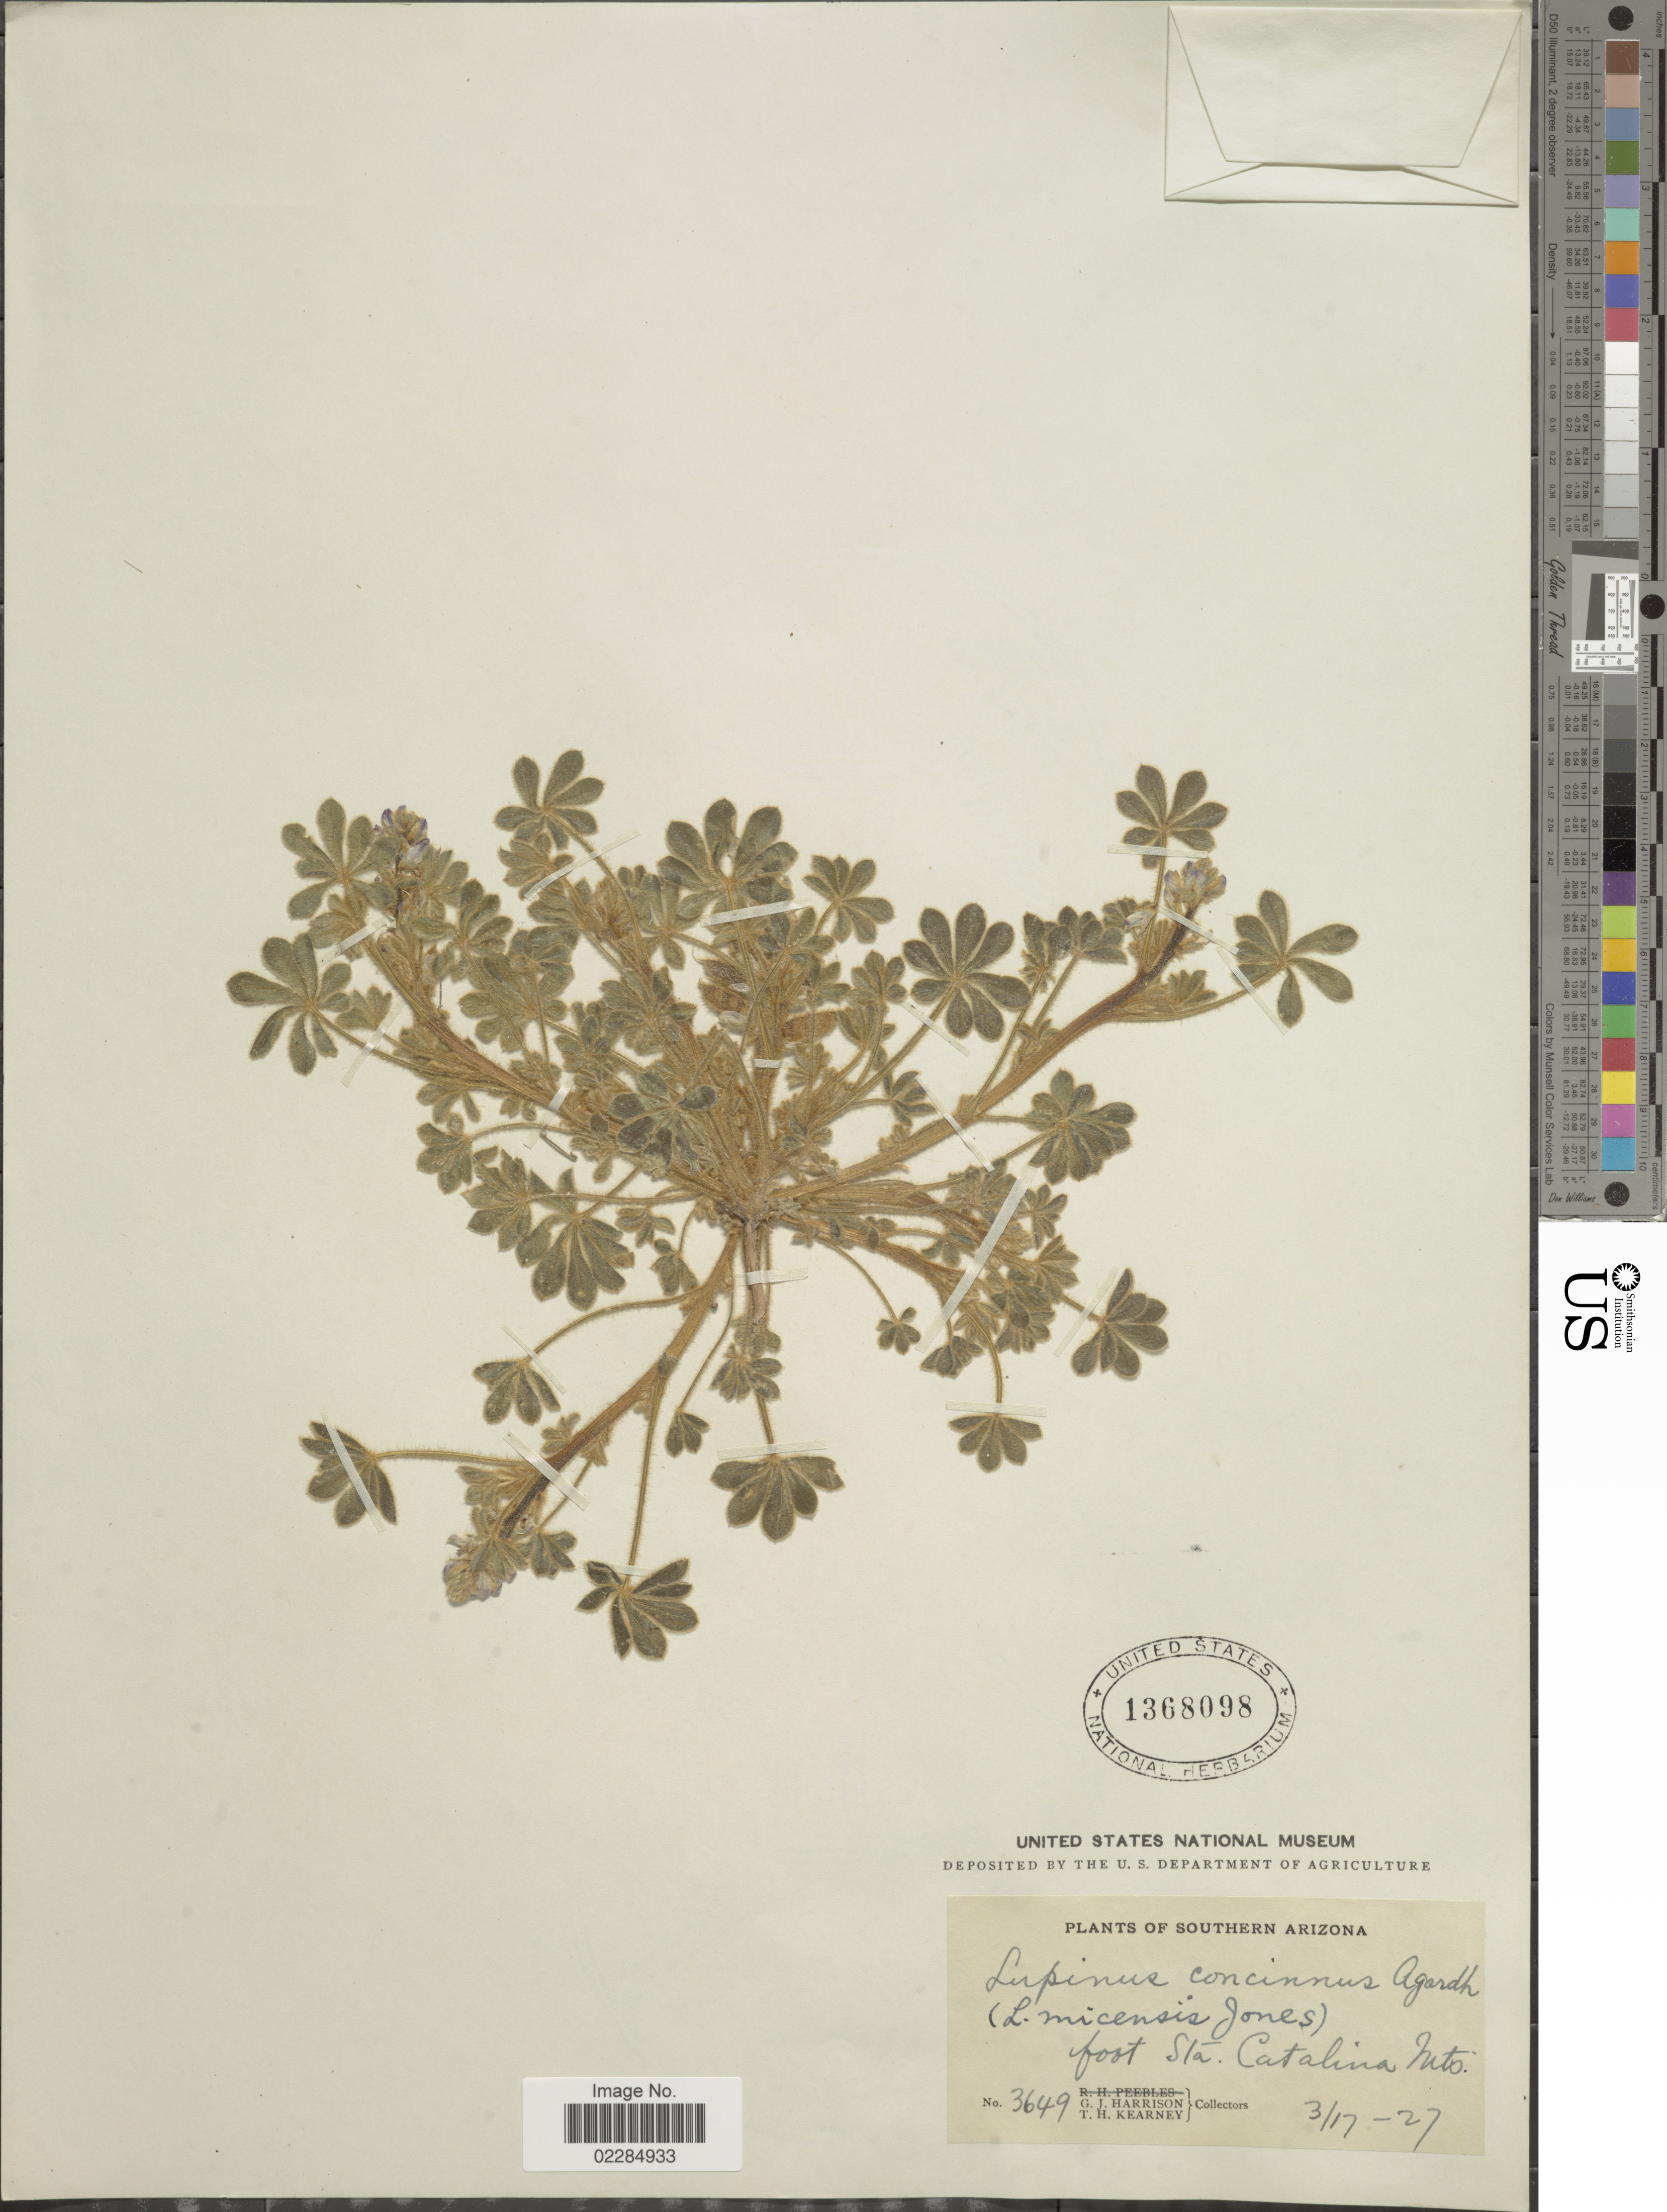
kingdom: Plantae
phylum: Tracheophyta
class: Magnoliopsida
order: Fabales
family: Fabaceae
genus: Lupinus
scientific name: Lupinus concinnus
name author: J. Agardh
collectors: G. J. Harrison & T. H. Kearney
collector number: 3649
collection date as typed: Transcribed d/m/y: 17/3/27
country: United States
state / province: Arizona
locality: Southern Arizona, foot Sta. Catalina Mts.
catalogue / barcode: US 1368098